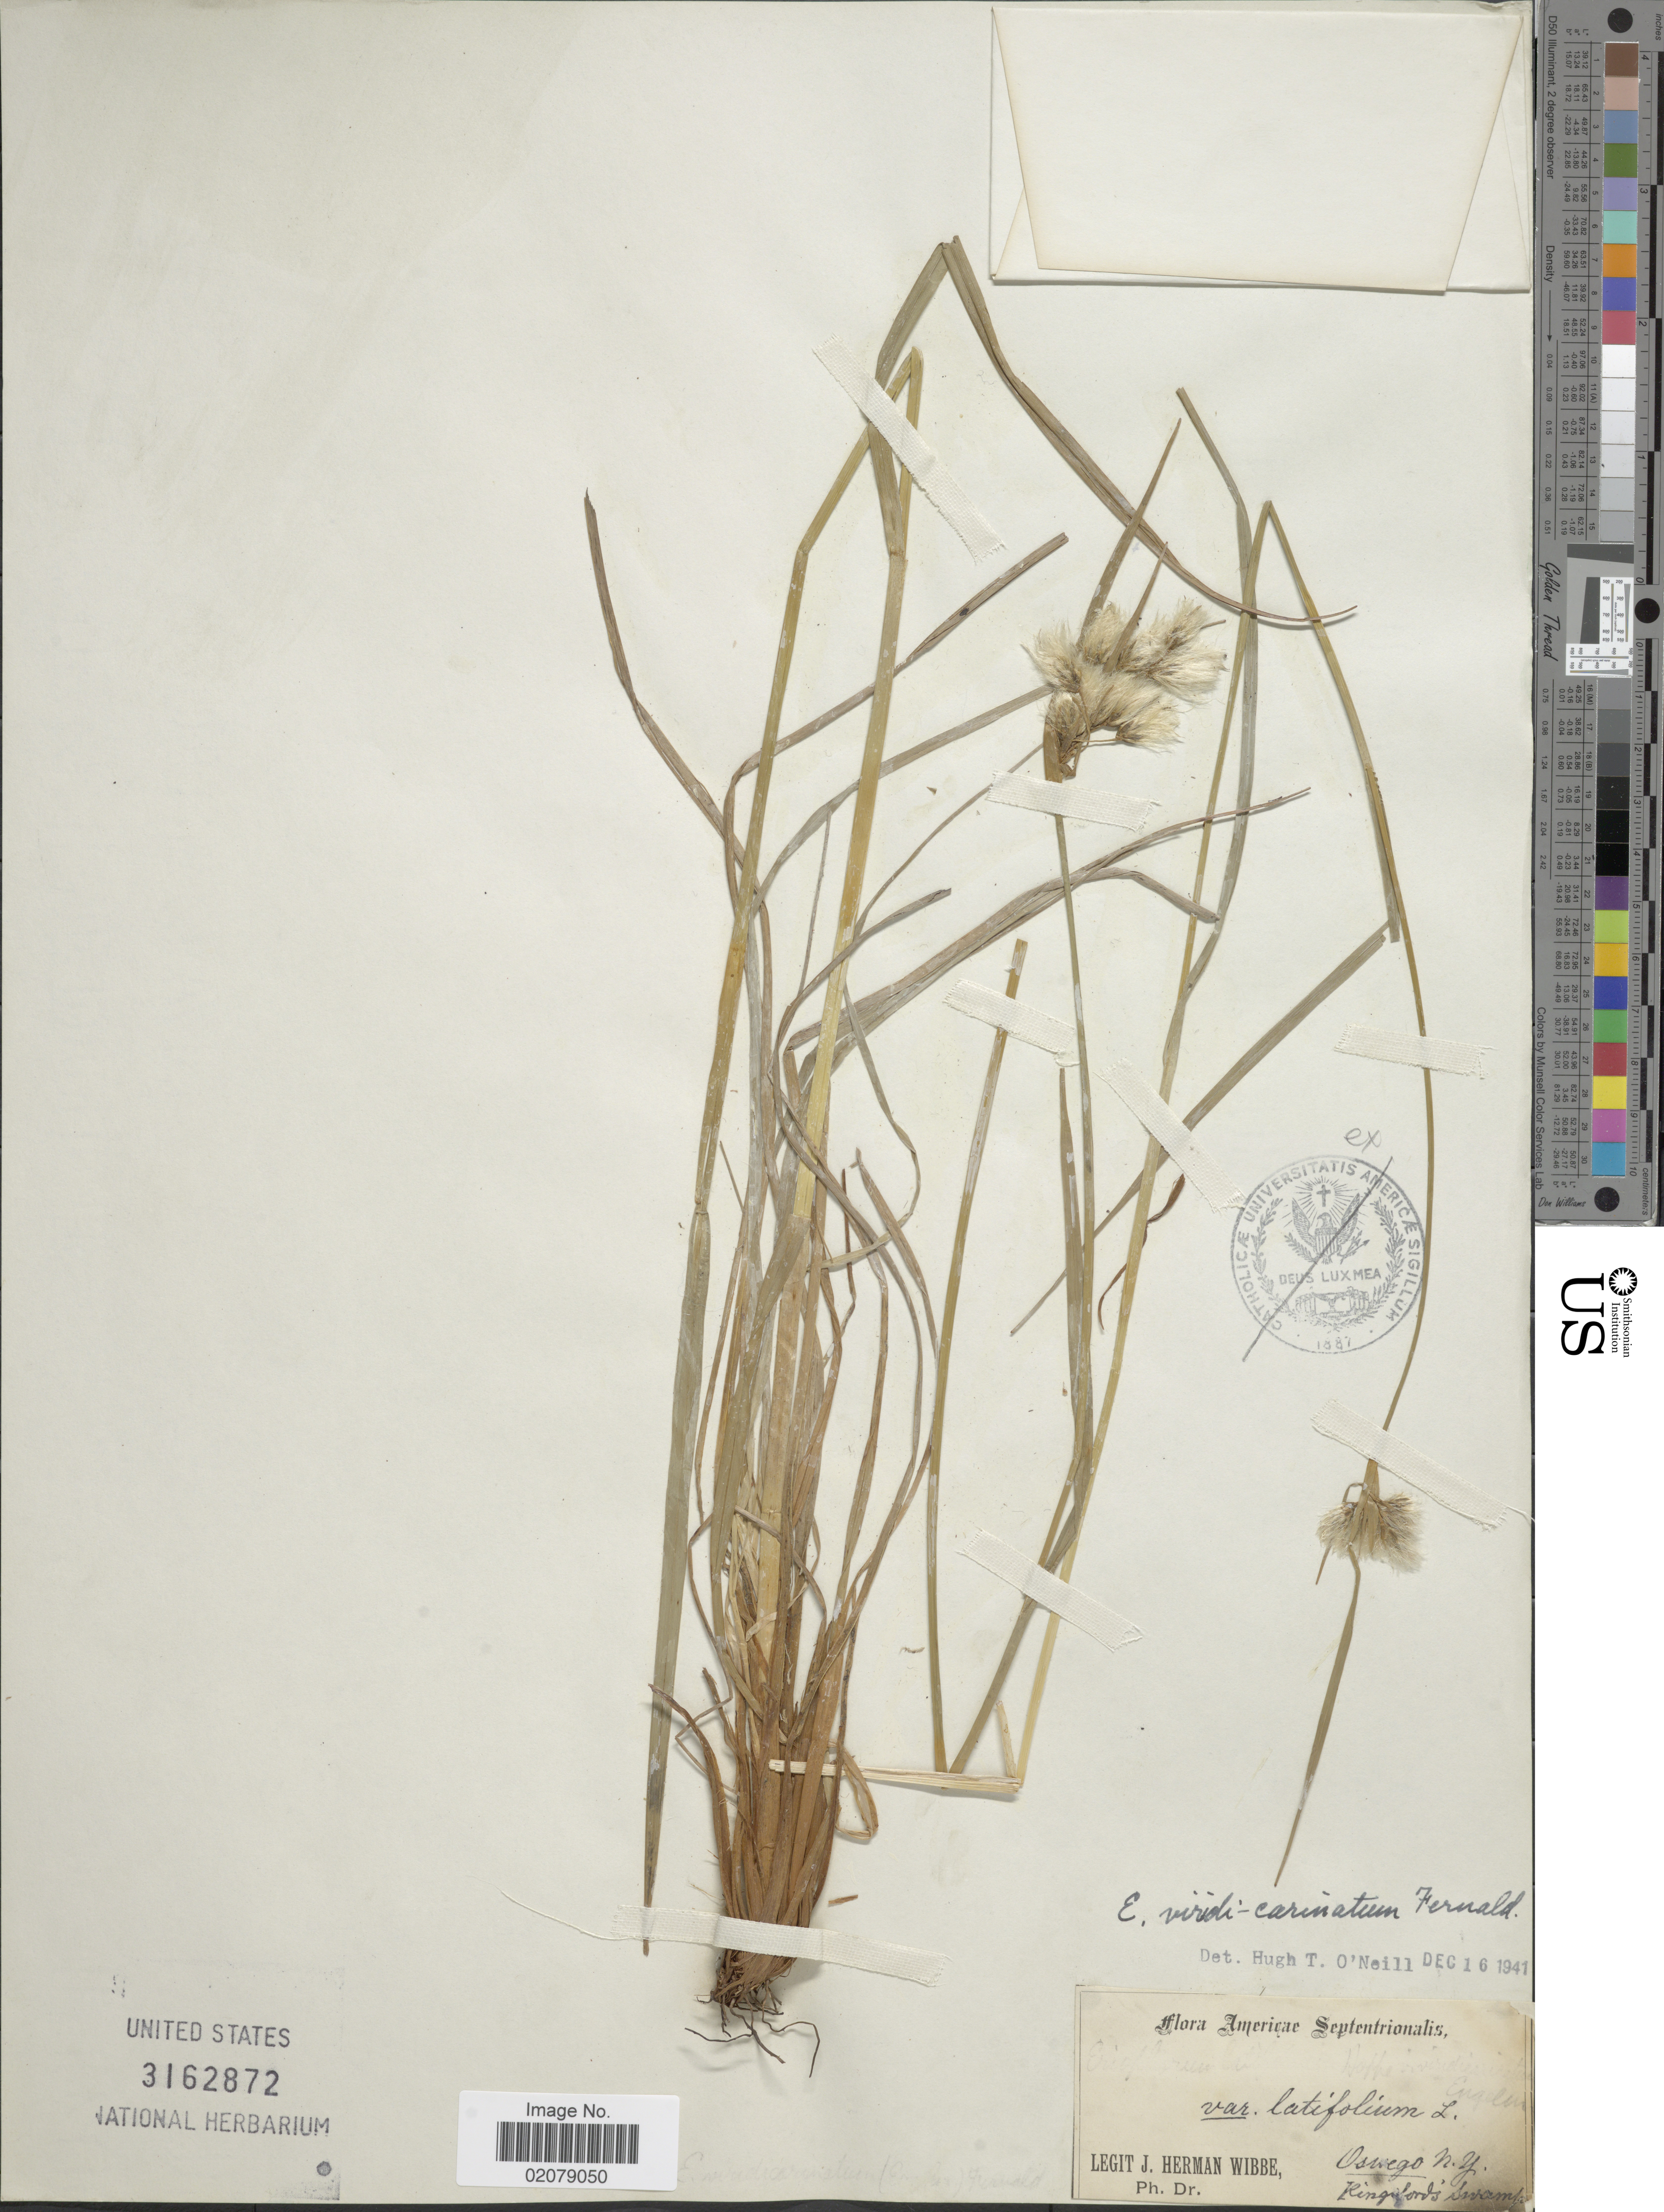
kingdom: Plantae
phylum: Tracheophyta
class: Liliopsida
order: Poales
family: Cyperaceae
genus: Eriophorum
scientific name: Eriophorum viridicarinatum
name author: (Englem.) Fernald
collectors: J. Wibbe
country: United States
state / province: New York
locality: Oswego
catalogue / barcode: US 3162872